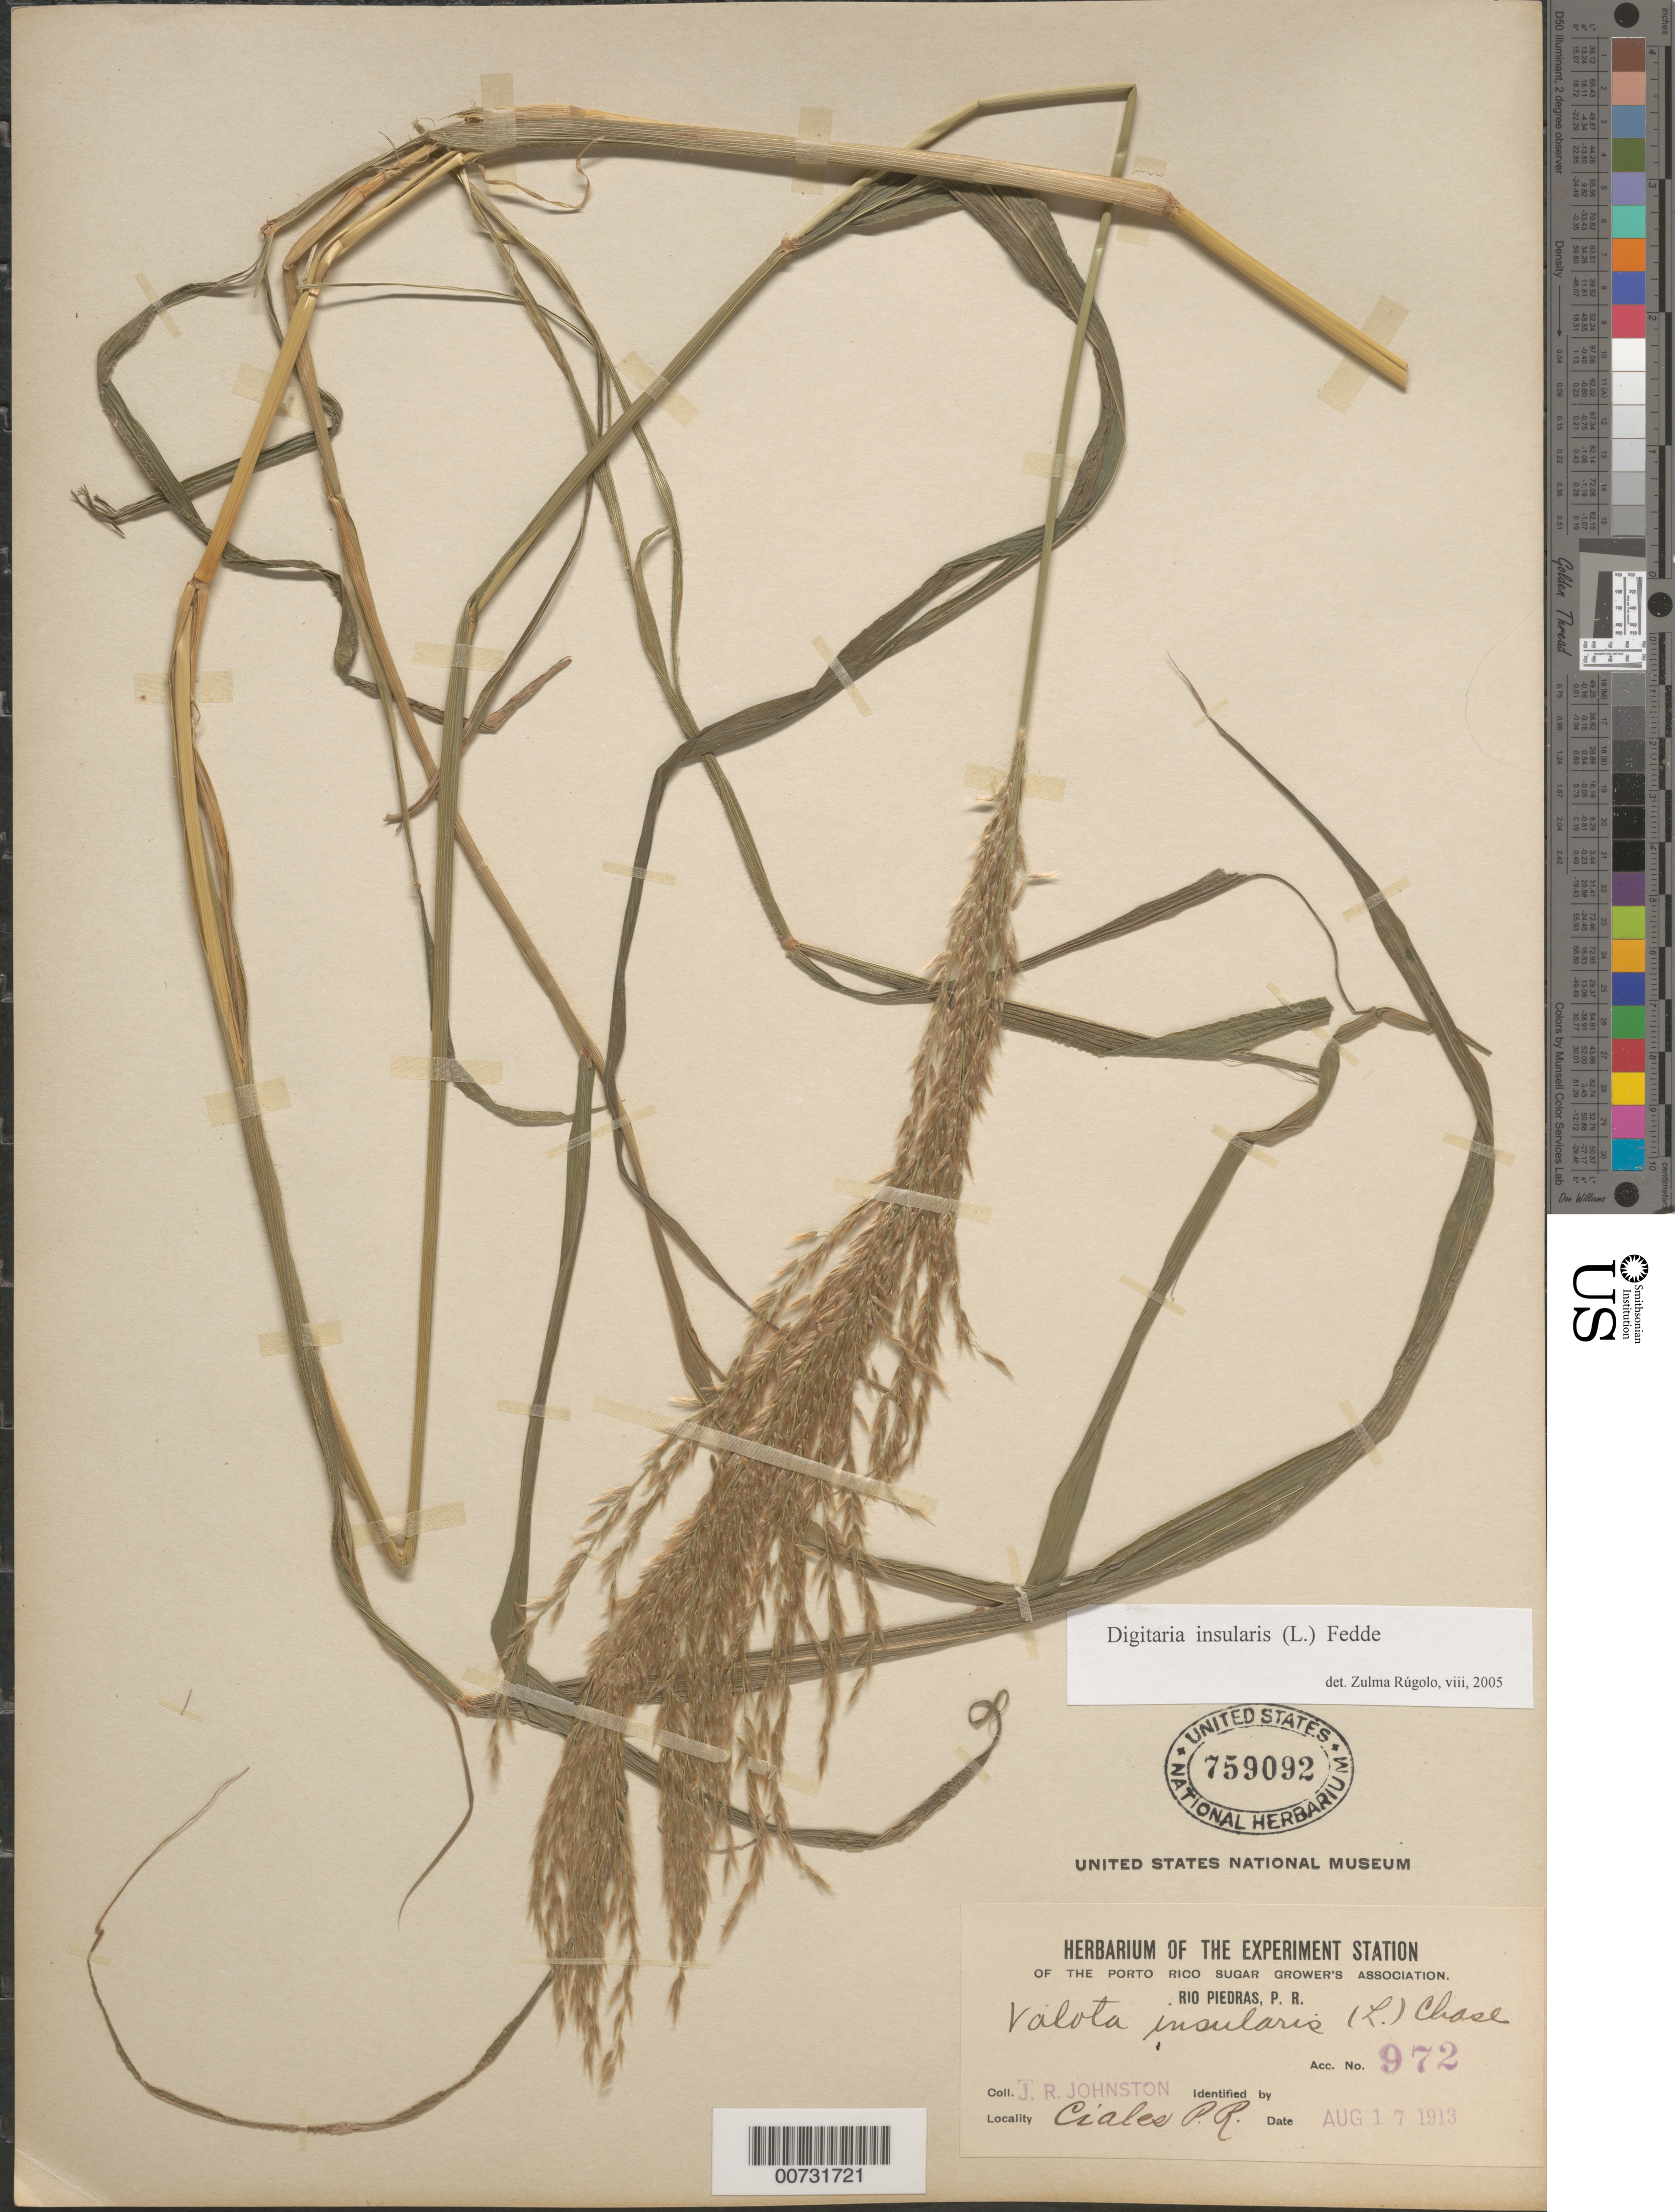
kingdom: Plantae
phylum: Tracheophyta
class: Liliopsida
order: Poales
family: Poaceae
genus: Digitaria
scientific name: Digitaria insularis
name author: (L.) Mez ex Ekman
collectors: J. Johnston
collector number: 972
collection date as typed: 17 Aug 1913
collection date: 1913-08-17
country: Puerto Rico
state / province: Ciales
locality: Ciales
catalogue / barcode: US 759092